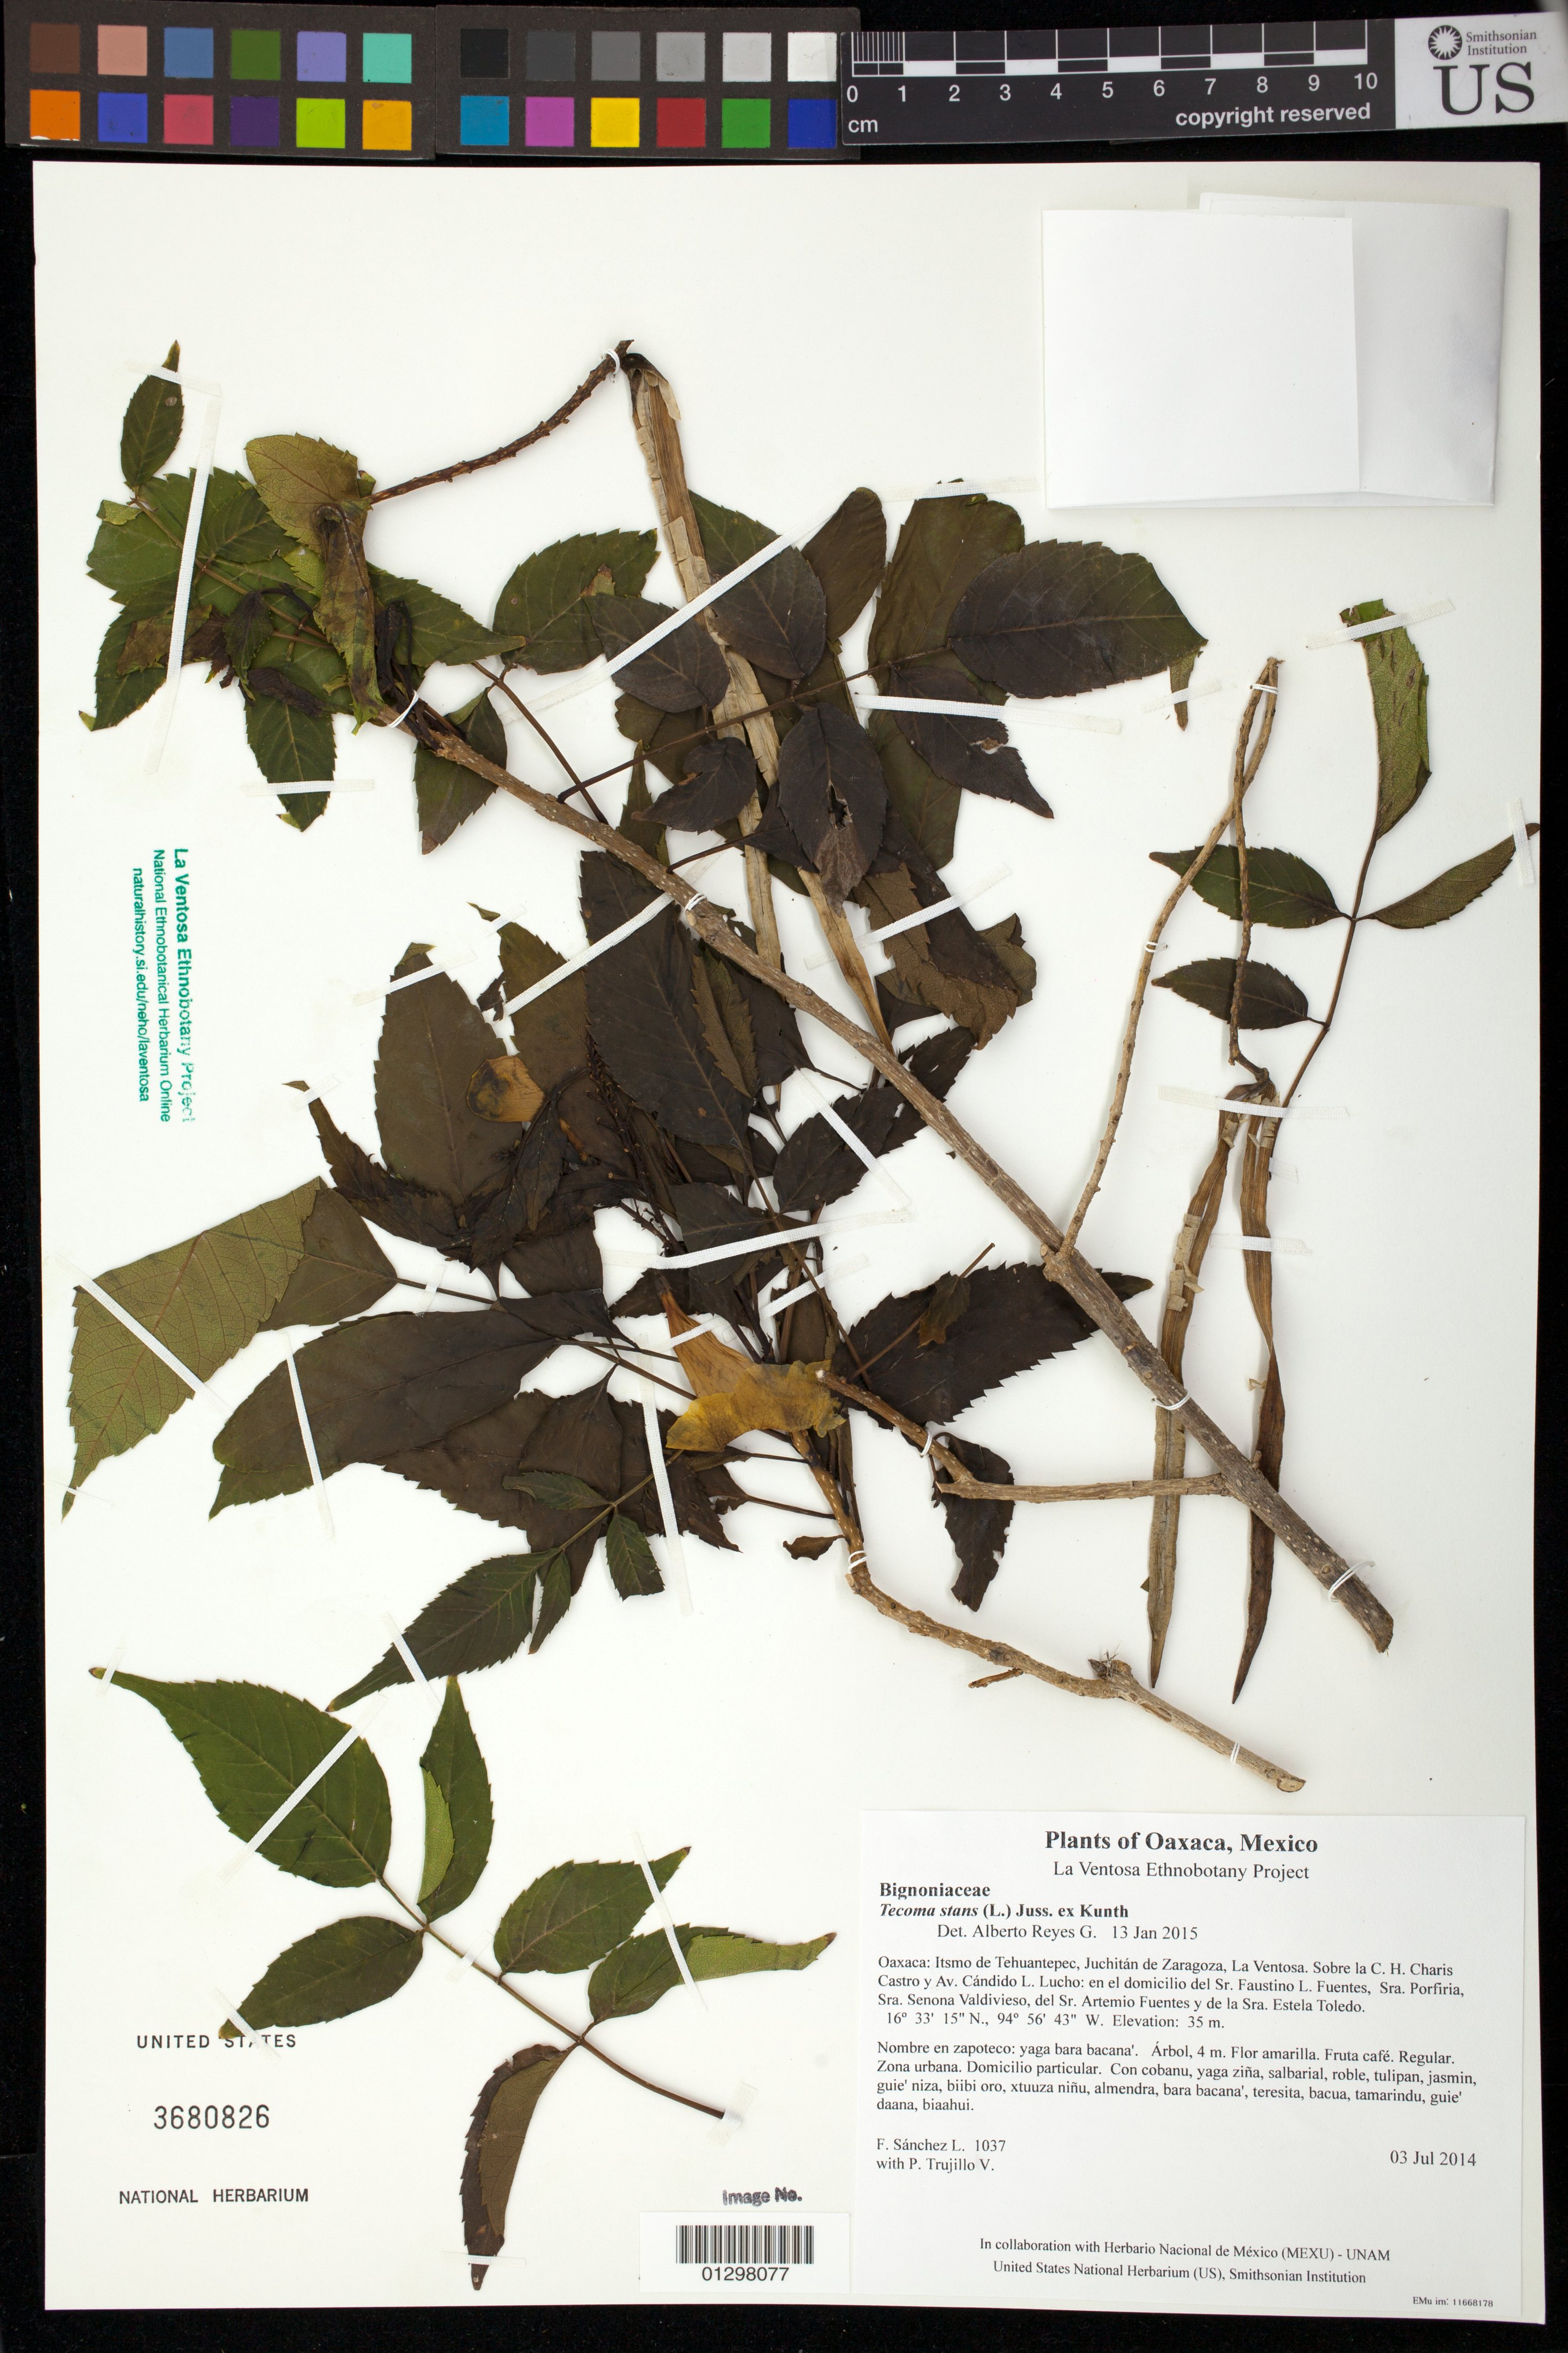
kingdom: Plantae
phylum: Tracheophyta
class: Magnoliopsida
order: Lamiales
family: Bignoniaceae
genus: Tecoma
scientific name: Tecoma stans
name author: (L.) Juss. ex Kunth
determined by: Reyes García, A.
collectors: F. Sánchez L. & P. Trujillo V.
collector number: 1037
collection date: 2014-07-03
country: Mexico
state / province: Oaxaca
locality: Itsmo de Tehuantepec, Juchitán de Zaragoza, La Ventosa. Sobre la C. H. Charis Castro y Av. Cándido L. Lucho: en el domicilio del Sr. Faustino L. Fuentes, Sra. Porfiria, Sra. Senona Valdivieso, del Sr. Artemio Fuentes y de la Sra. Estela Toledo.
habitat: Zona urbana. Domicilio particular.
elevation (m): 35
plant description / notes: JEBOT, MEXU, US; Yaga. 4 m. Guie' naguchi. Cuaananaxhi namuu. Nuu.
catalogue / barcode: US 3680826